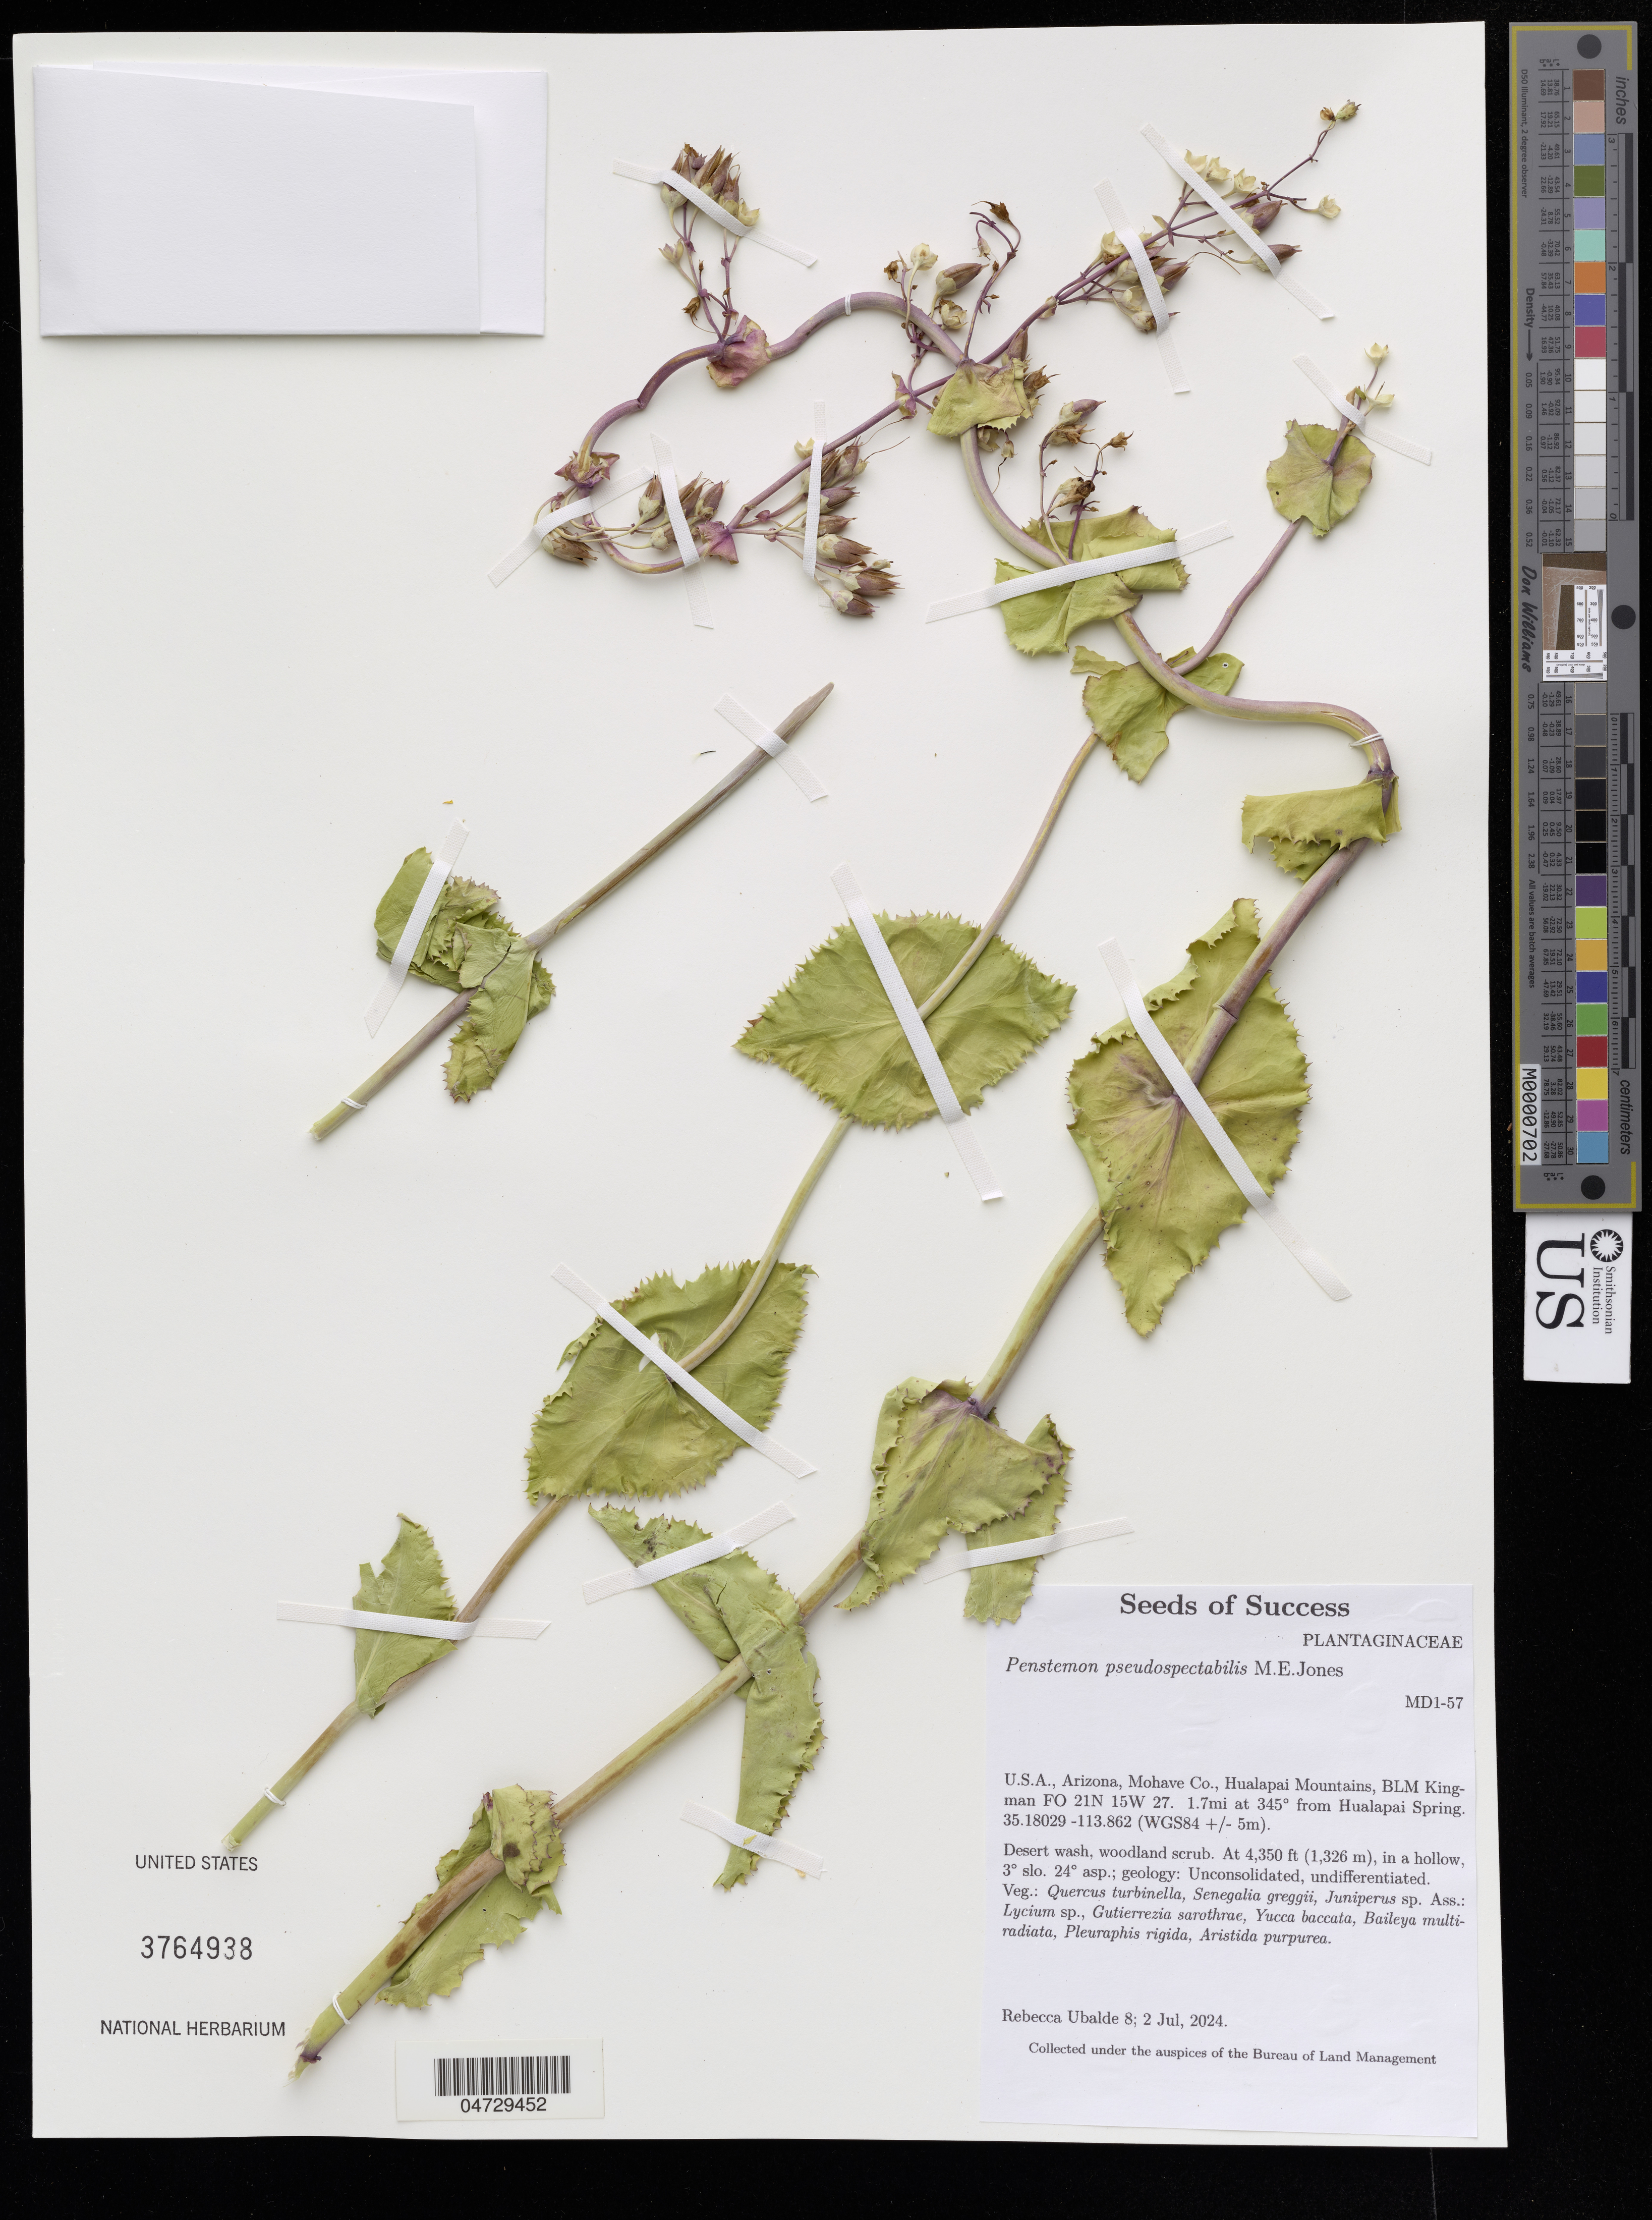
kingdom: Plantae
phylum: Tracheophyta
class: Magnoliopsida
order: Lamiales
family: Plantaginaceae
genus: Penstemon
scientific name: Penstemon pseudospectabilis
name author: M.E. Jones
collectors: R. Ubalde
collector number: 8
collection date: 2024-07-02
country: United States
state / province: Arizona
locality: Mohave Co., Hualapai Mountains, BLM King- man FO 21N 15W 27. 1.7mi at 345° from Hualapai Spring.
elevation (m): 1326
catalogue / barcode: US 3764938